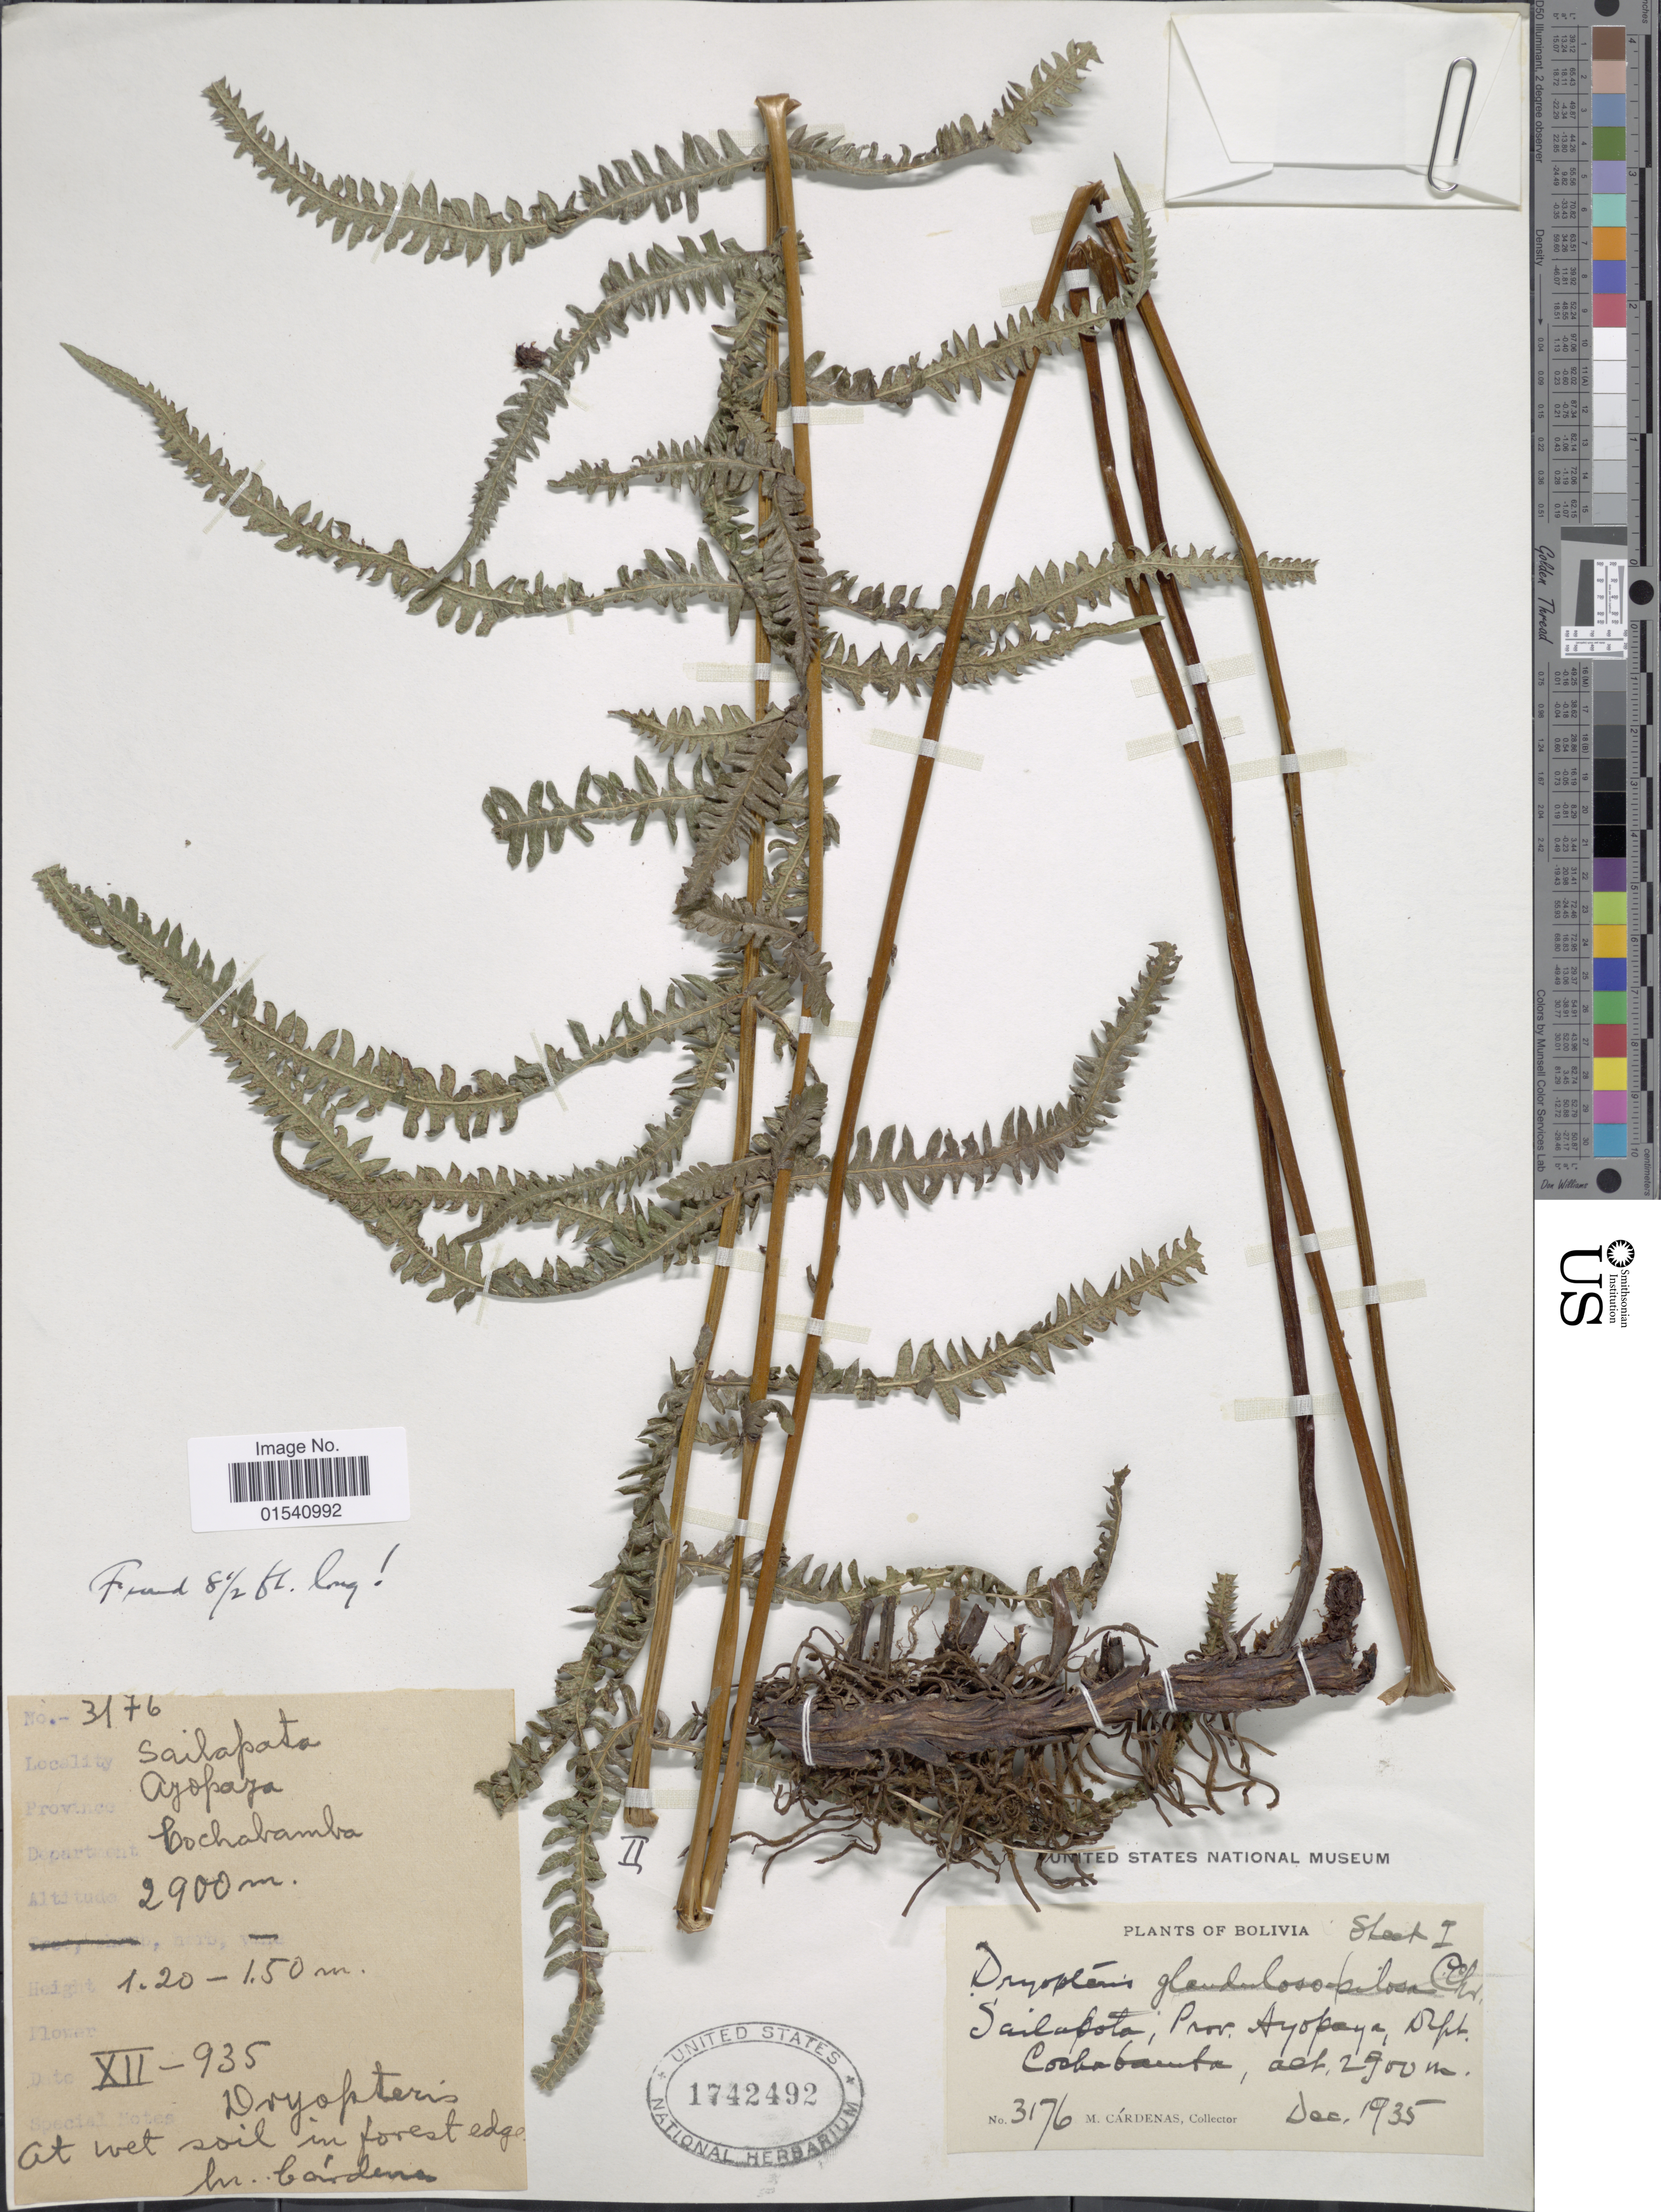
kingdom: Plantae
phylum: Tracheophyta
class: Polypodiopsida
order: Polypodiales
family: Thelypteridaceae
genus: Amauropelta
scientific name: Amauropelta rufa (Poir.) comb. nov., ined 2015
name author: (Poir.)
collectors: M. Cárdenas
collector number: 3176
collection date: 1935-12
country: Bolivia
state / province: Cochabamba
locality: Sailapota; Prov. Ayopaya, Dept. Cochabamba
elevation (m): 2900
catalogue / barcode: US 1742492